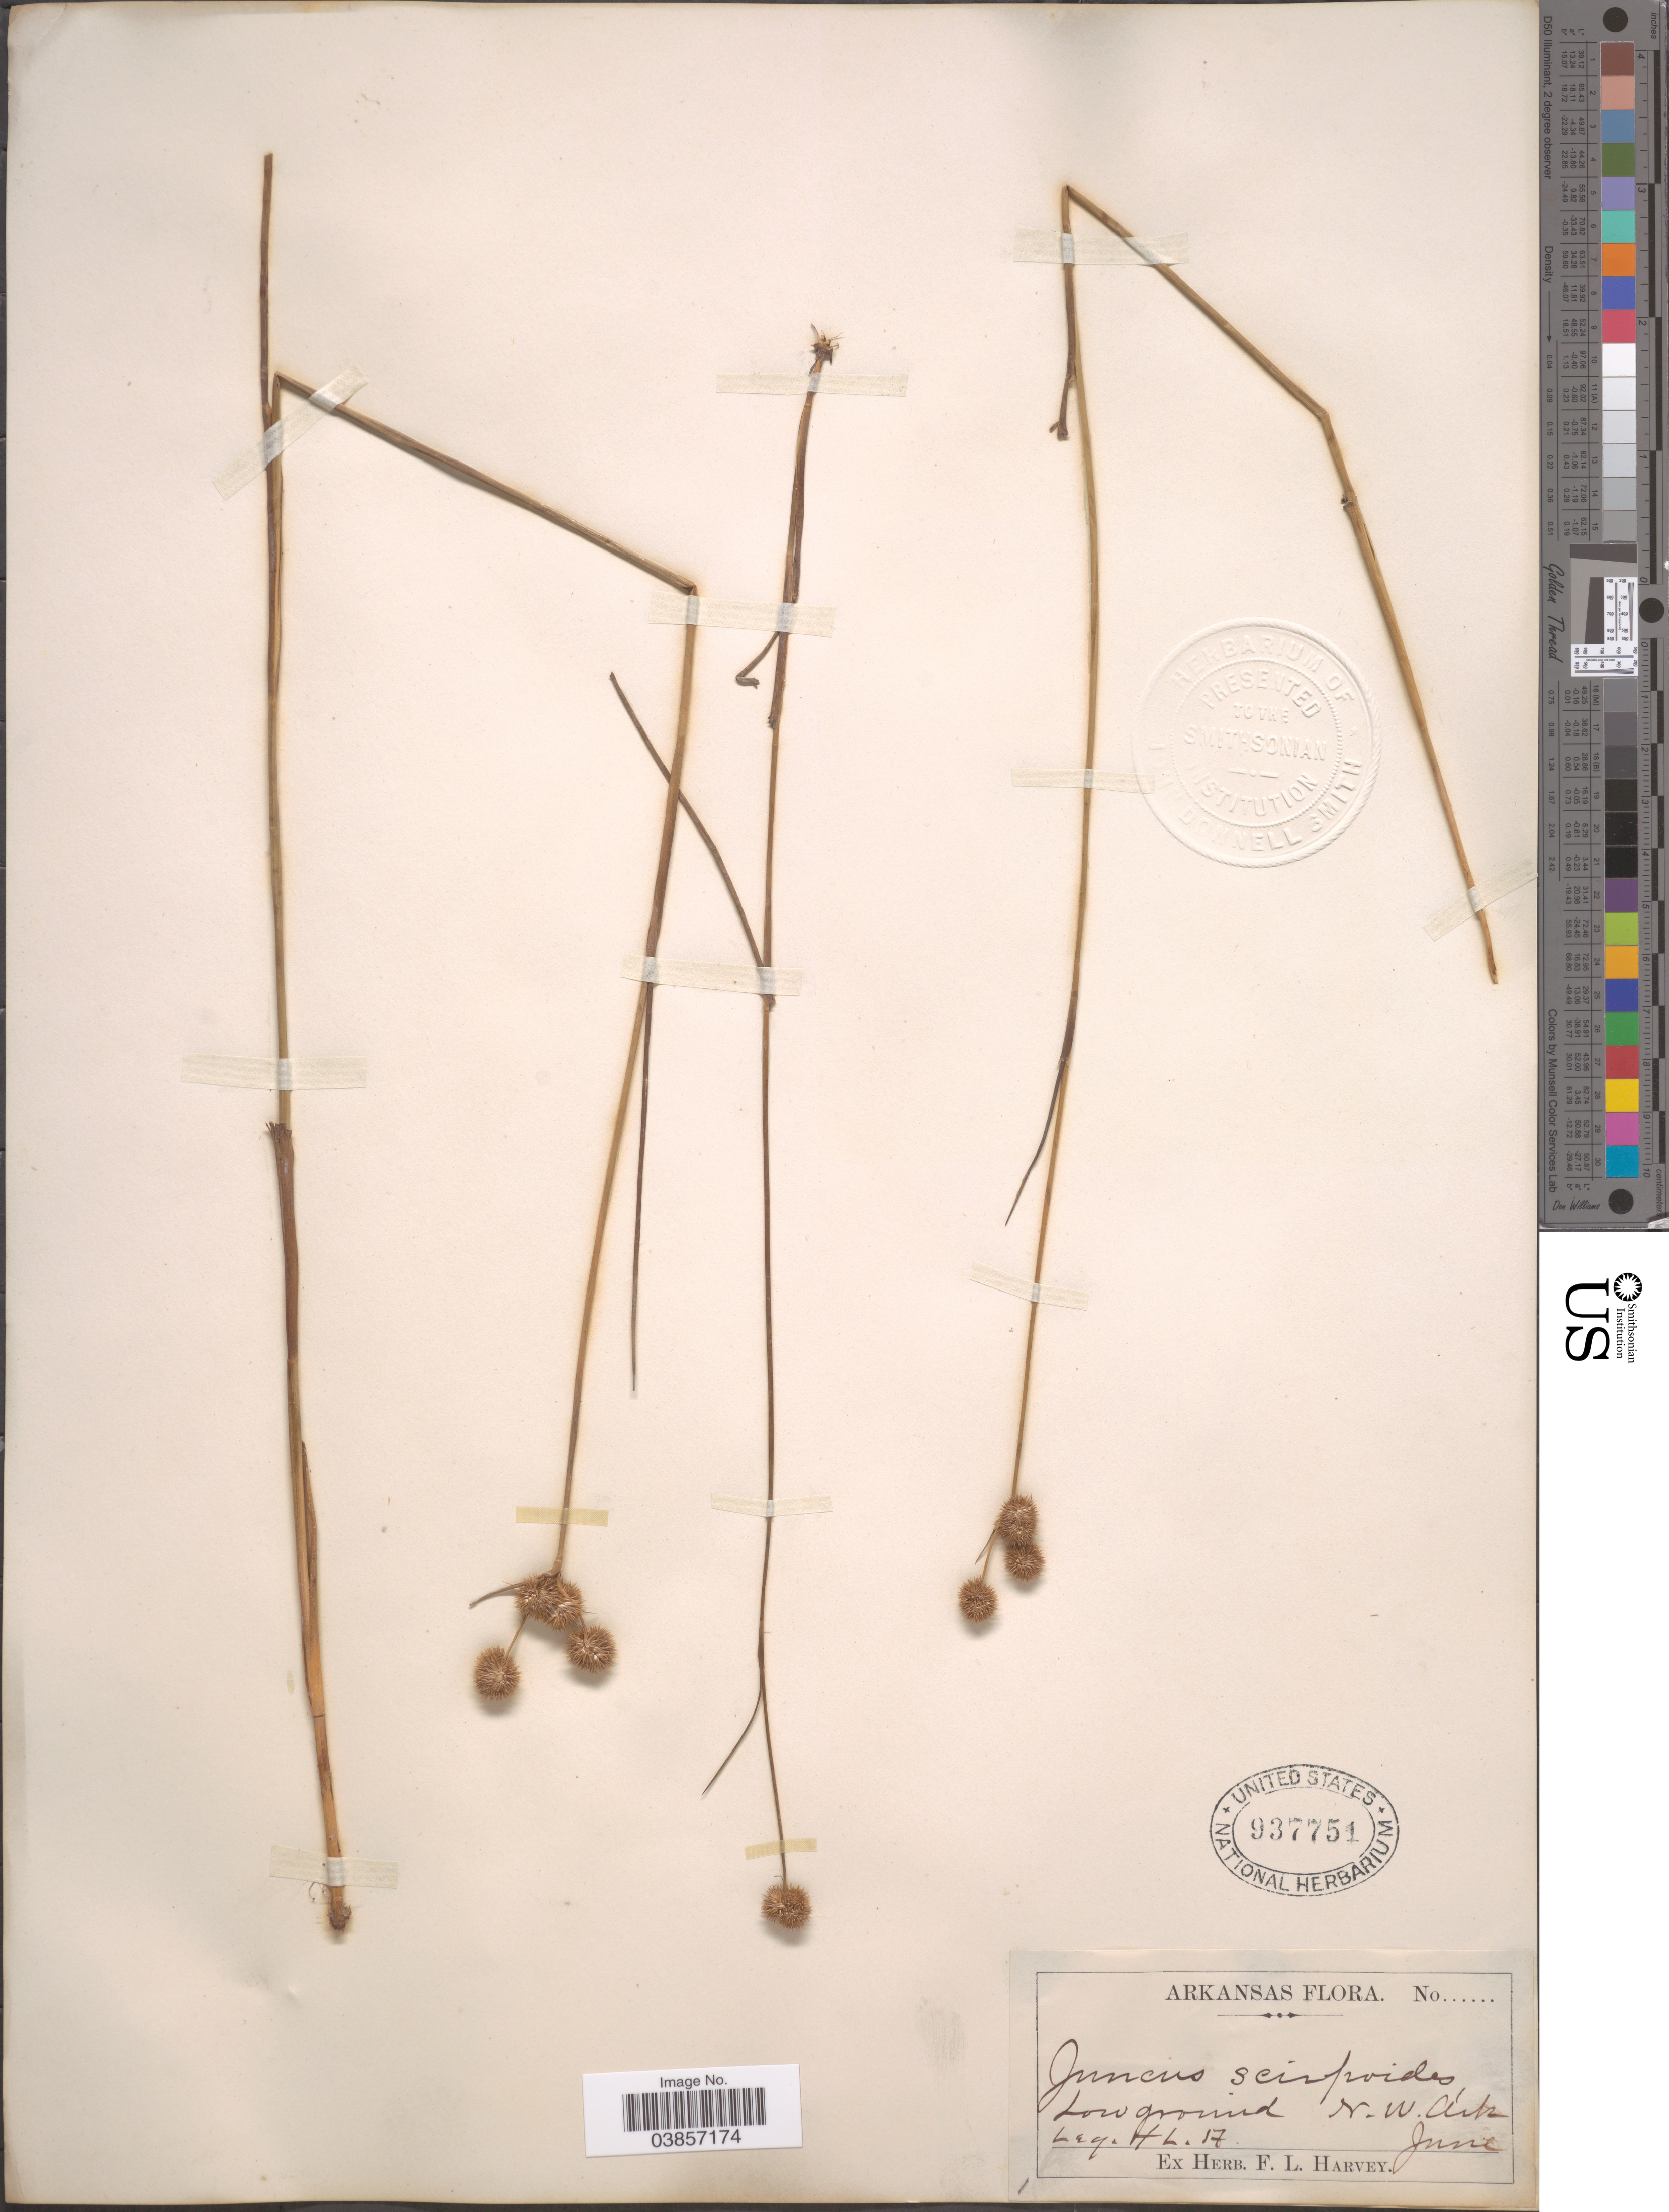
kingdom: Plantae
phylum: Tracheophyta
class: Liliopsida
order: Poales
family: Juncaceae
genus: Juncus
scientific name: Juncus scirpoides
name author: Lam.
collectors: F. L. Harvey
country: United States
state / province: Arkansas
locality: N. W. Ark.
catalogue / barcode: US 937751